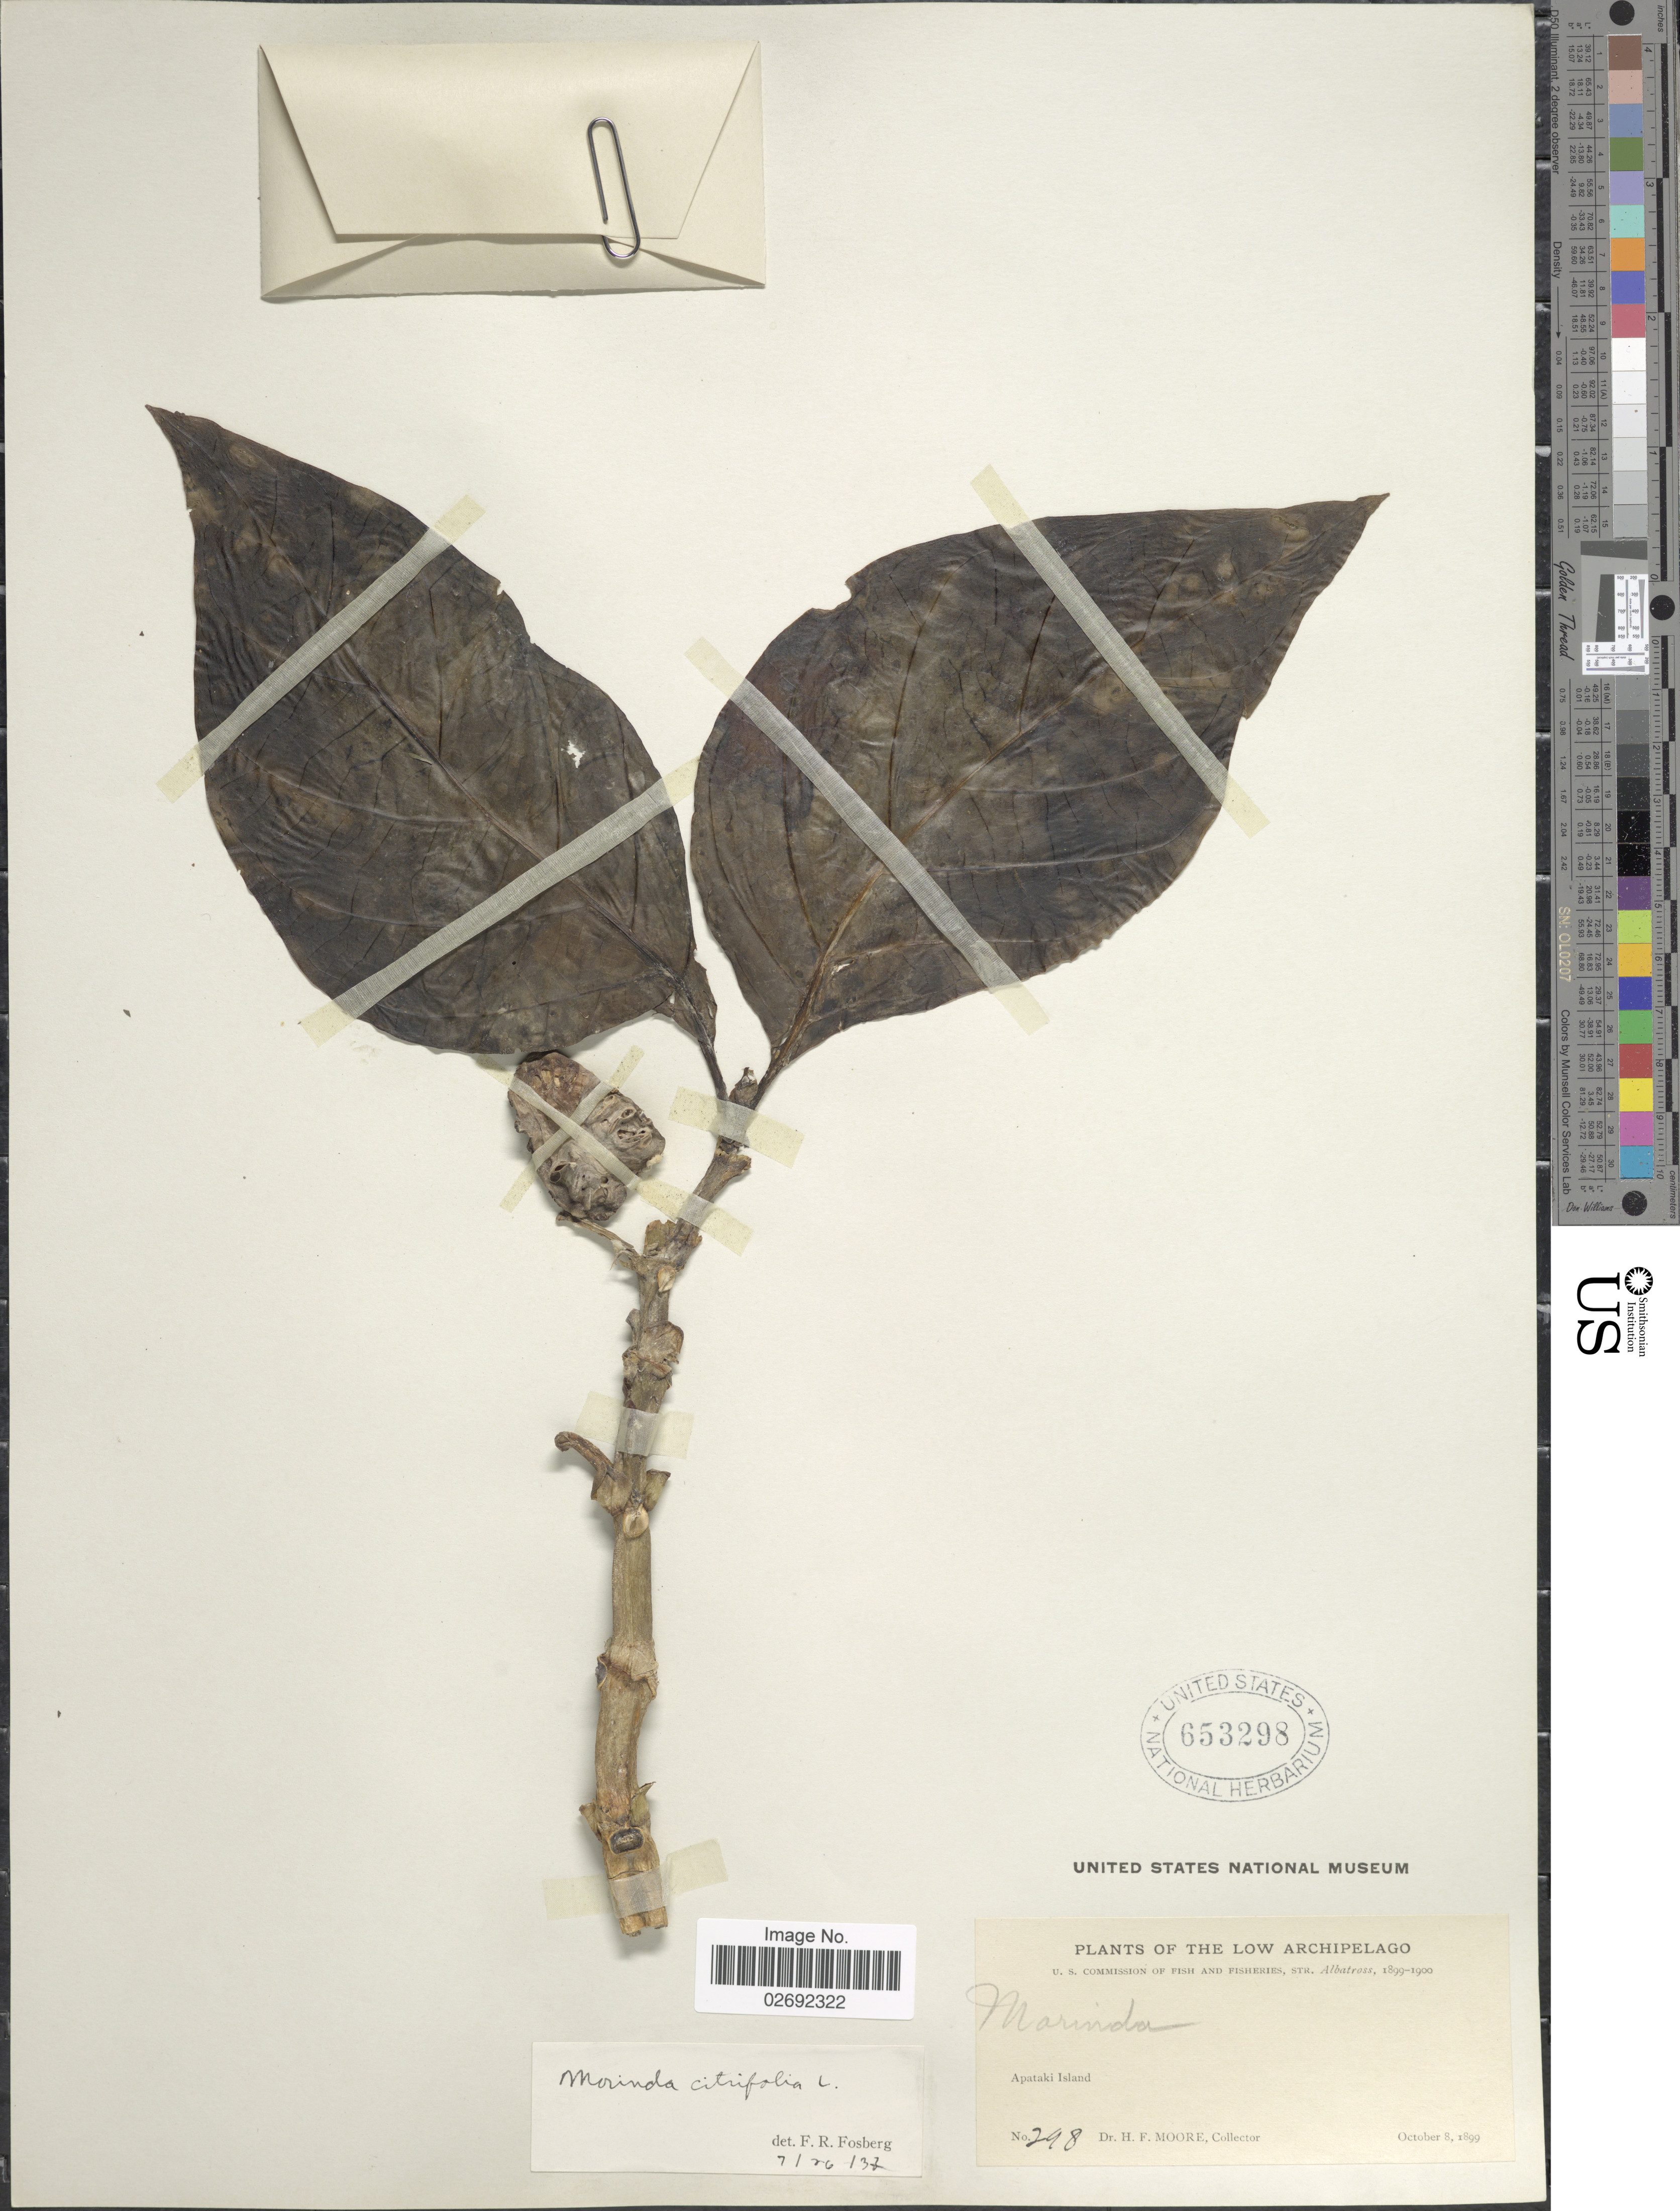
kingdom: Plantae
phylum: Tracheophyta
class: Magnoliopsida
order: Gentianales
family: Rubiaceae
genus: Morinda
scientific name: Morinda citrifolia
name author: L.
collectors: H. F. Moore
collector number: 298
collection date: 1899-10-08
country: French Polynesia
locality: Low Archipelago. Apataki Island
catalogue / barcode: US 653298